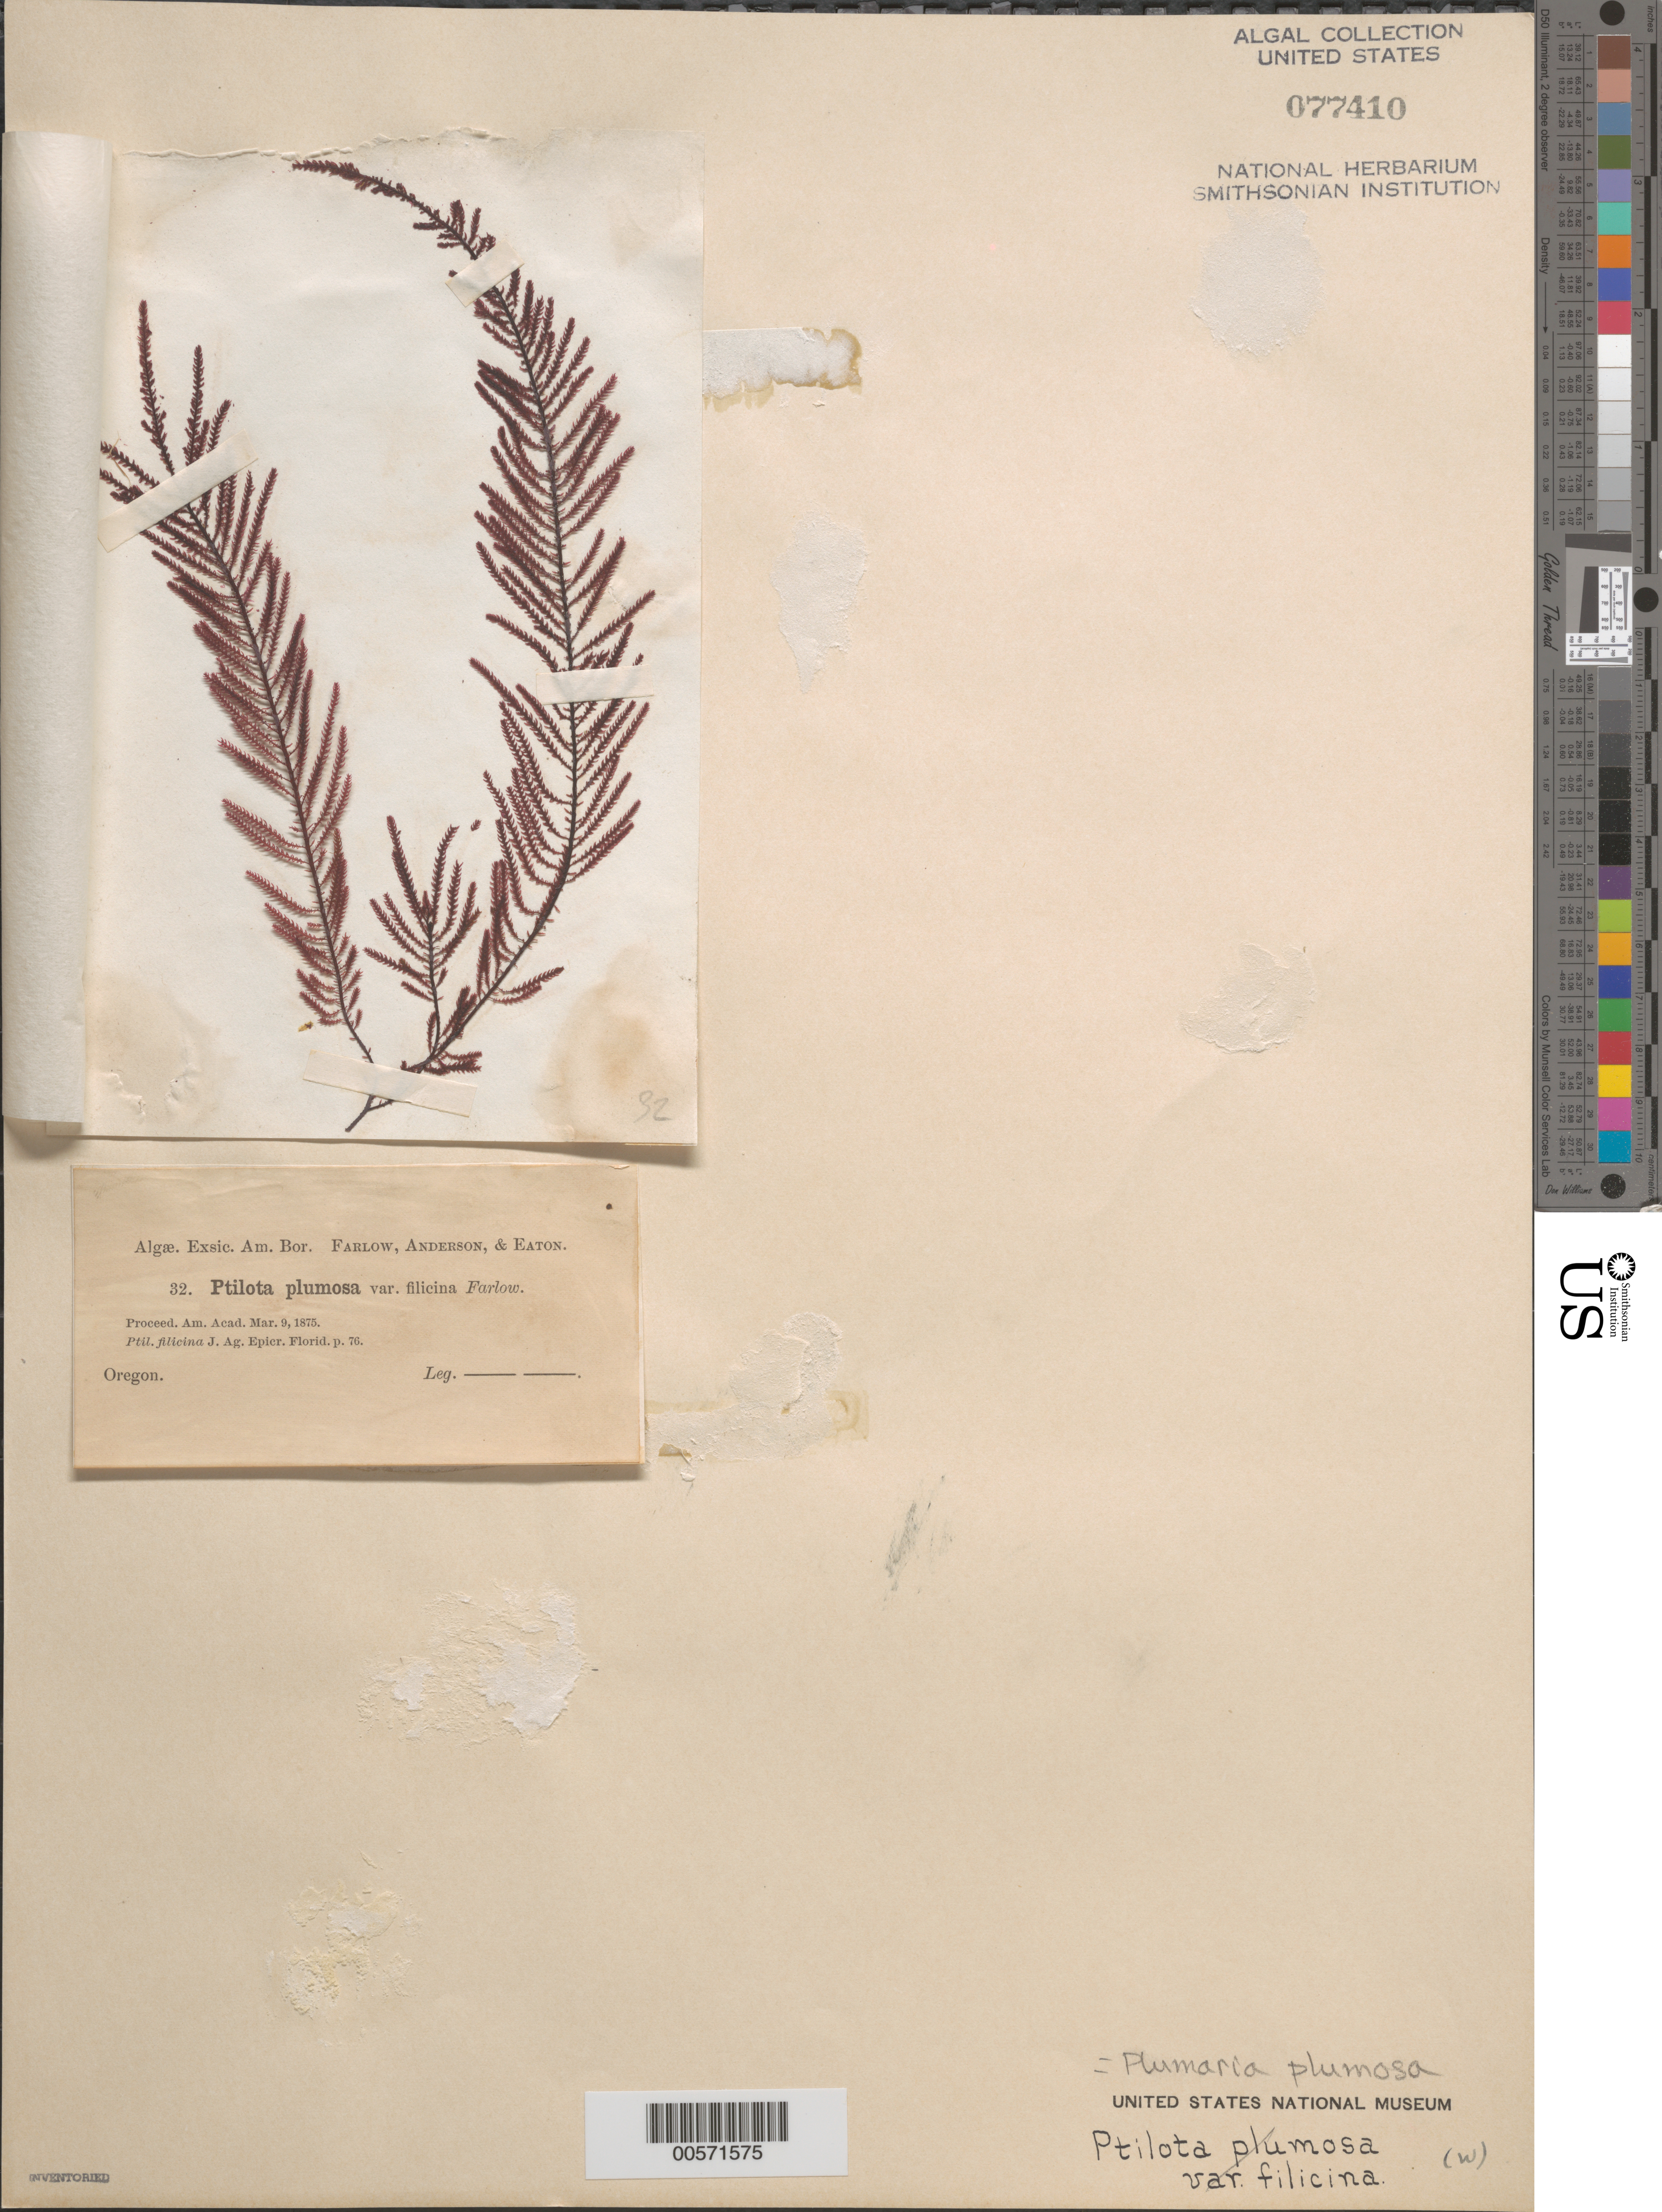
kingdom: Plantae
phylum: Rhodophyta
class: Florideophyceae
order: Ceramiales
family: Wrangeliaceae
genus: Plumaria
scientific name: Plumaria plumosa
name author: (Hudson) Kuntze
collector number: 32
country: United States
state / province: Oregon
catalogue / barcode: US 77410